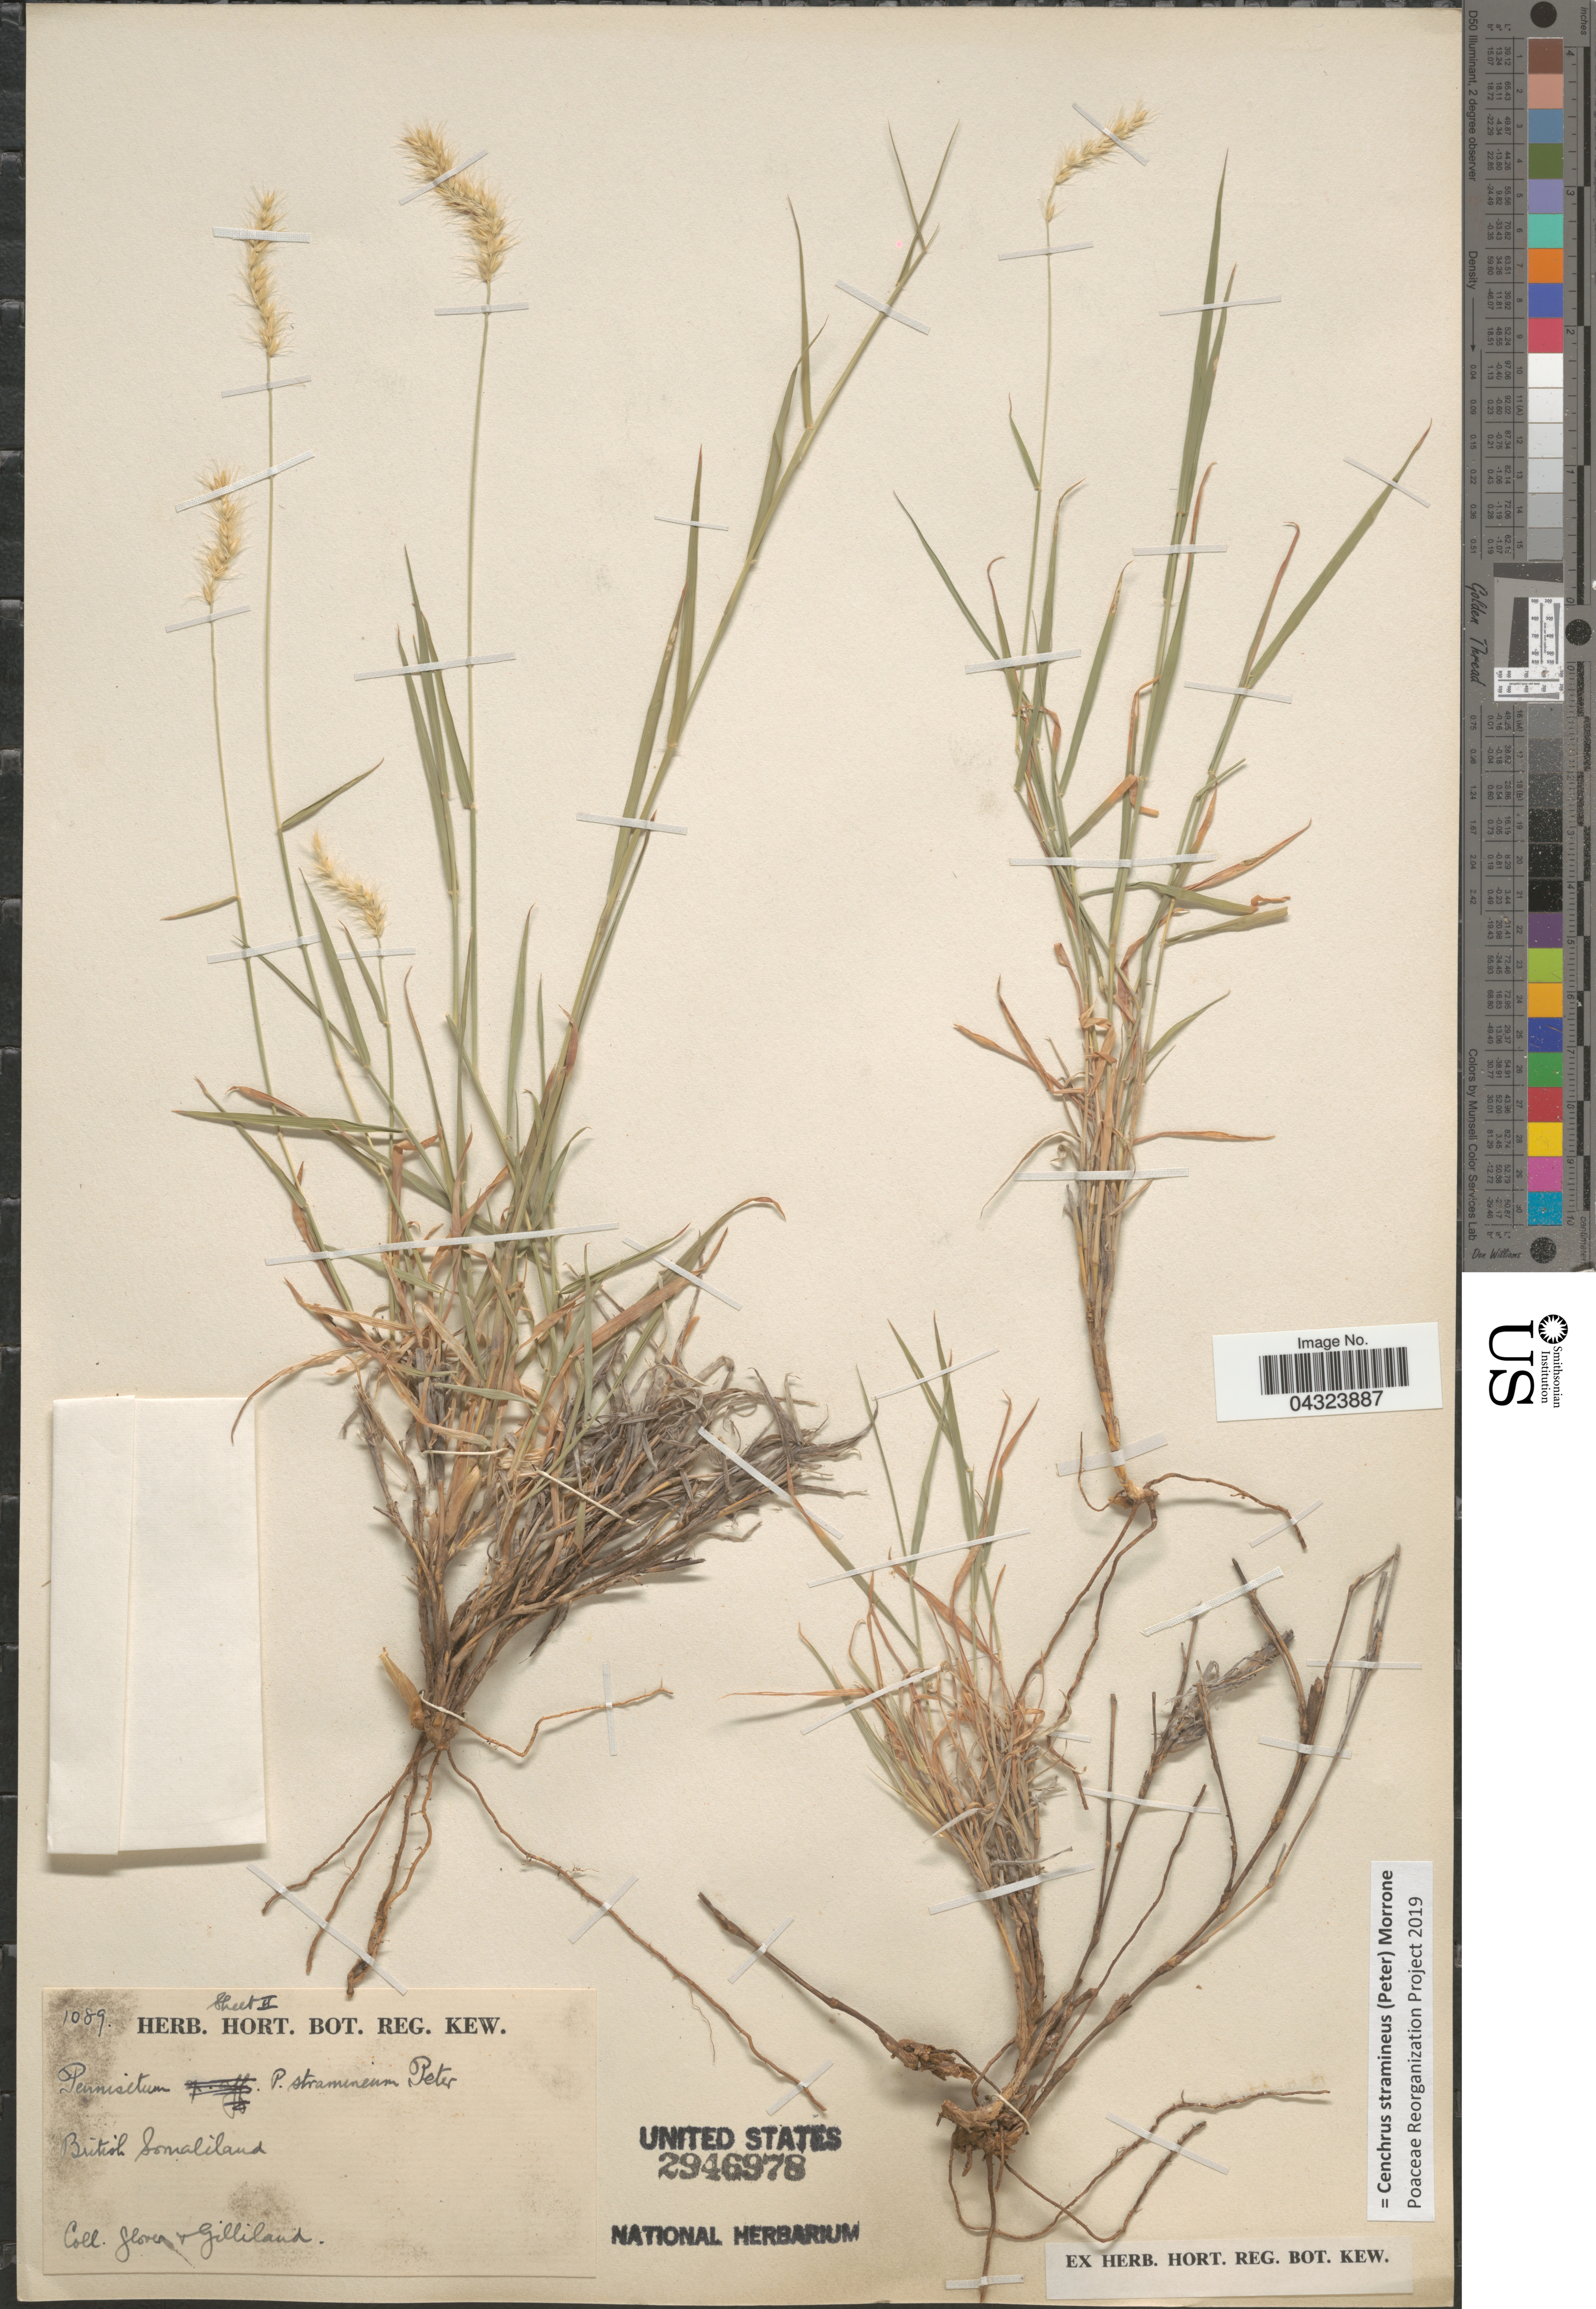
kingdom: Plantae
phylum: Tracheophyta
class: Liliopsida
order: Poales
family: Poaceae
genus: Cenchrus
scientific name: Cenchrus stramineus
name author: (Peter) Morrone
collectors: Glover & Gilliland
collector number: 1089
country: Somalia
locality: British Somaliland.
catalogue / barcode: US 2946978